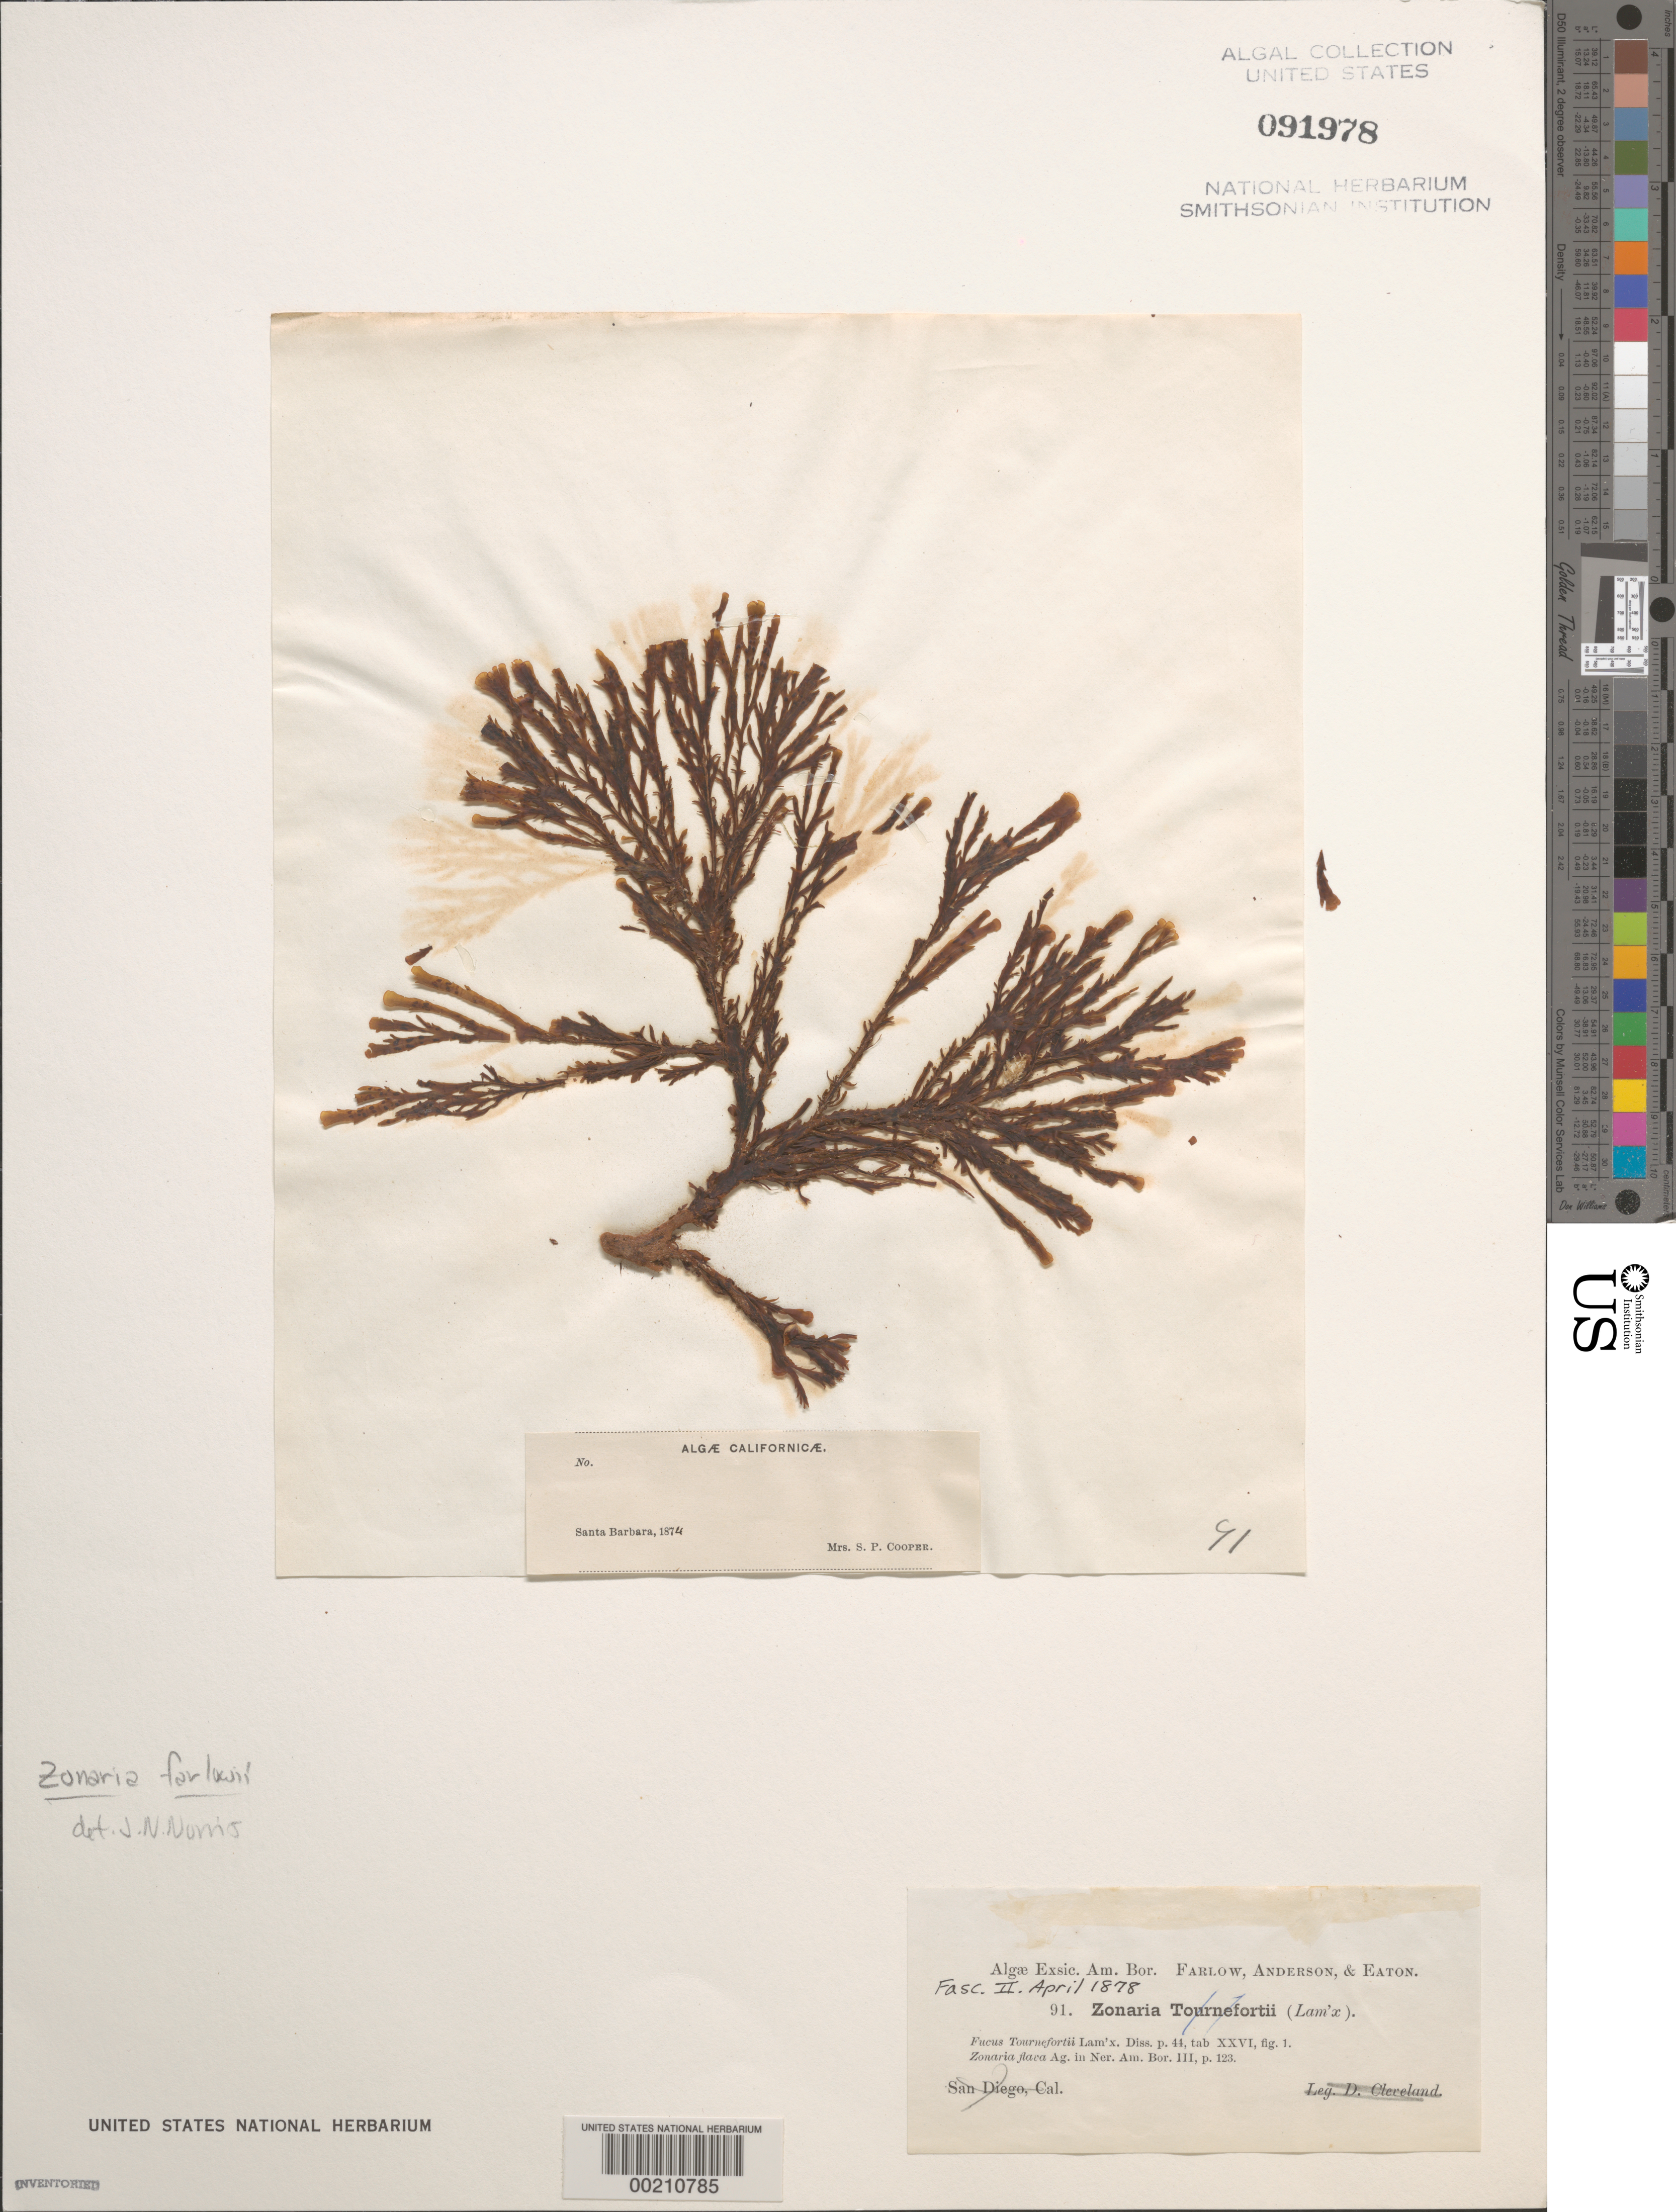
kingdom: Chromista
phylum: Ochrophyta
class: Phaeophyceae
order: Dictyotales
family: Dictyotaceae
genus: Zonaria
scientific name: Zonaria farlowii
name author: Setch. & N.L. Gardner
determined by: Norris, James N.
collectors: S. Cooper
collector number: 91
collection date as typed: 1874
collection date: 1874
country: United States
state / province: California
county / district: Santa Barbara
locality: Santa Barbara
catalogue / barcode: US 91978